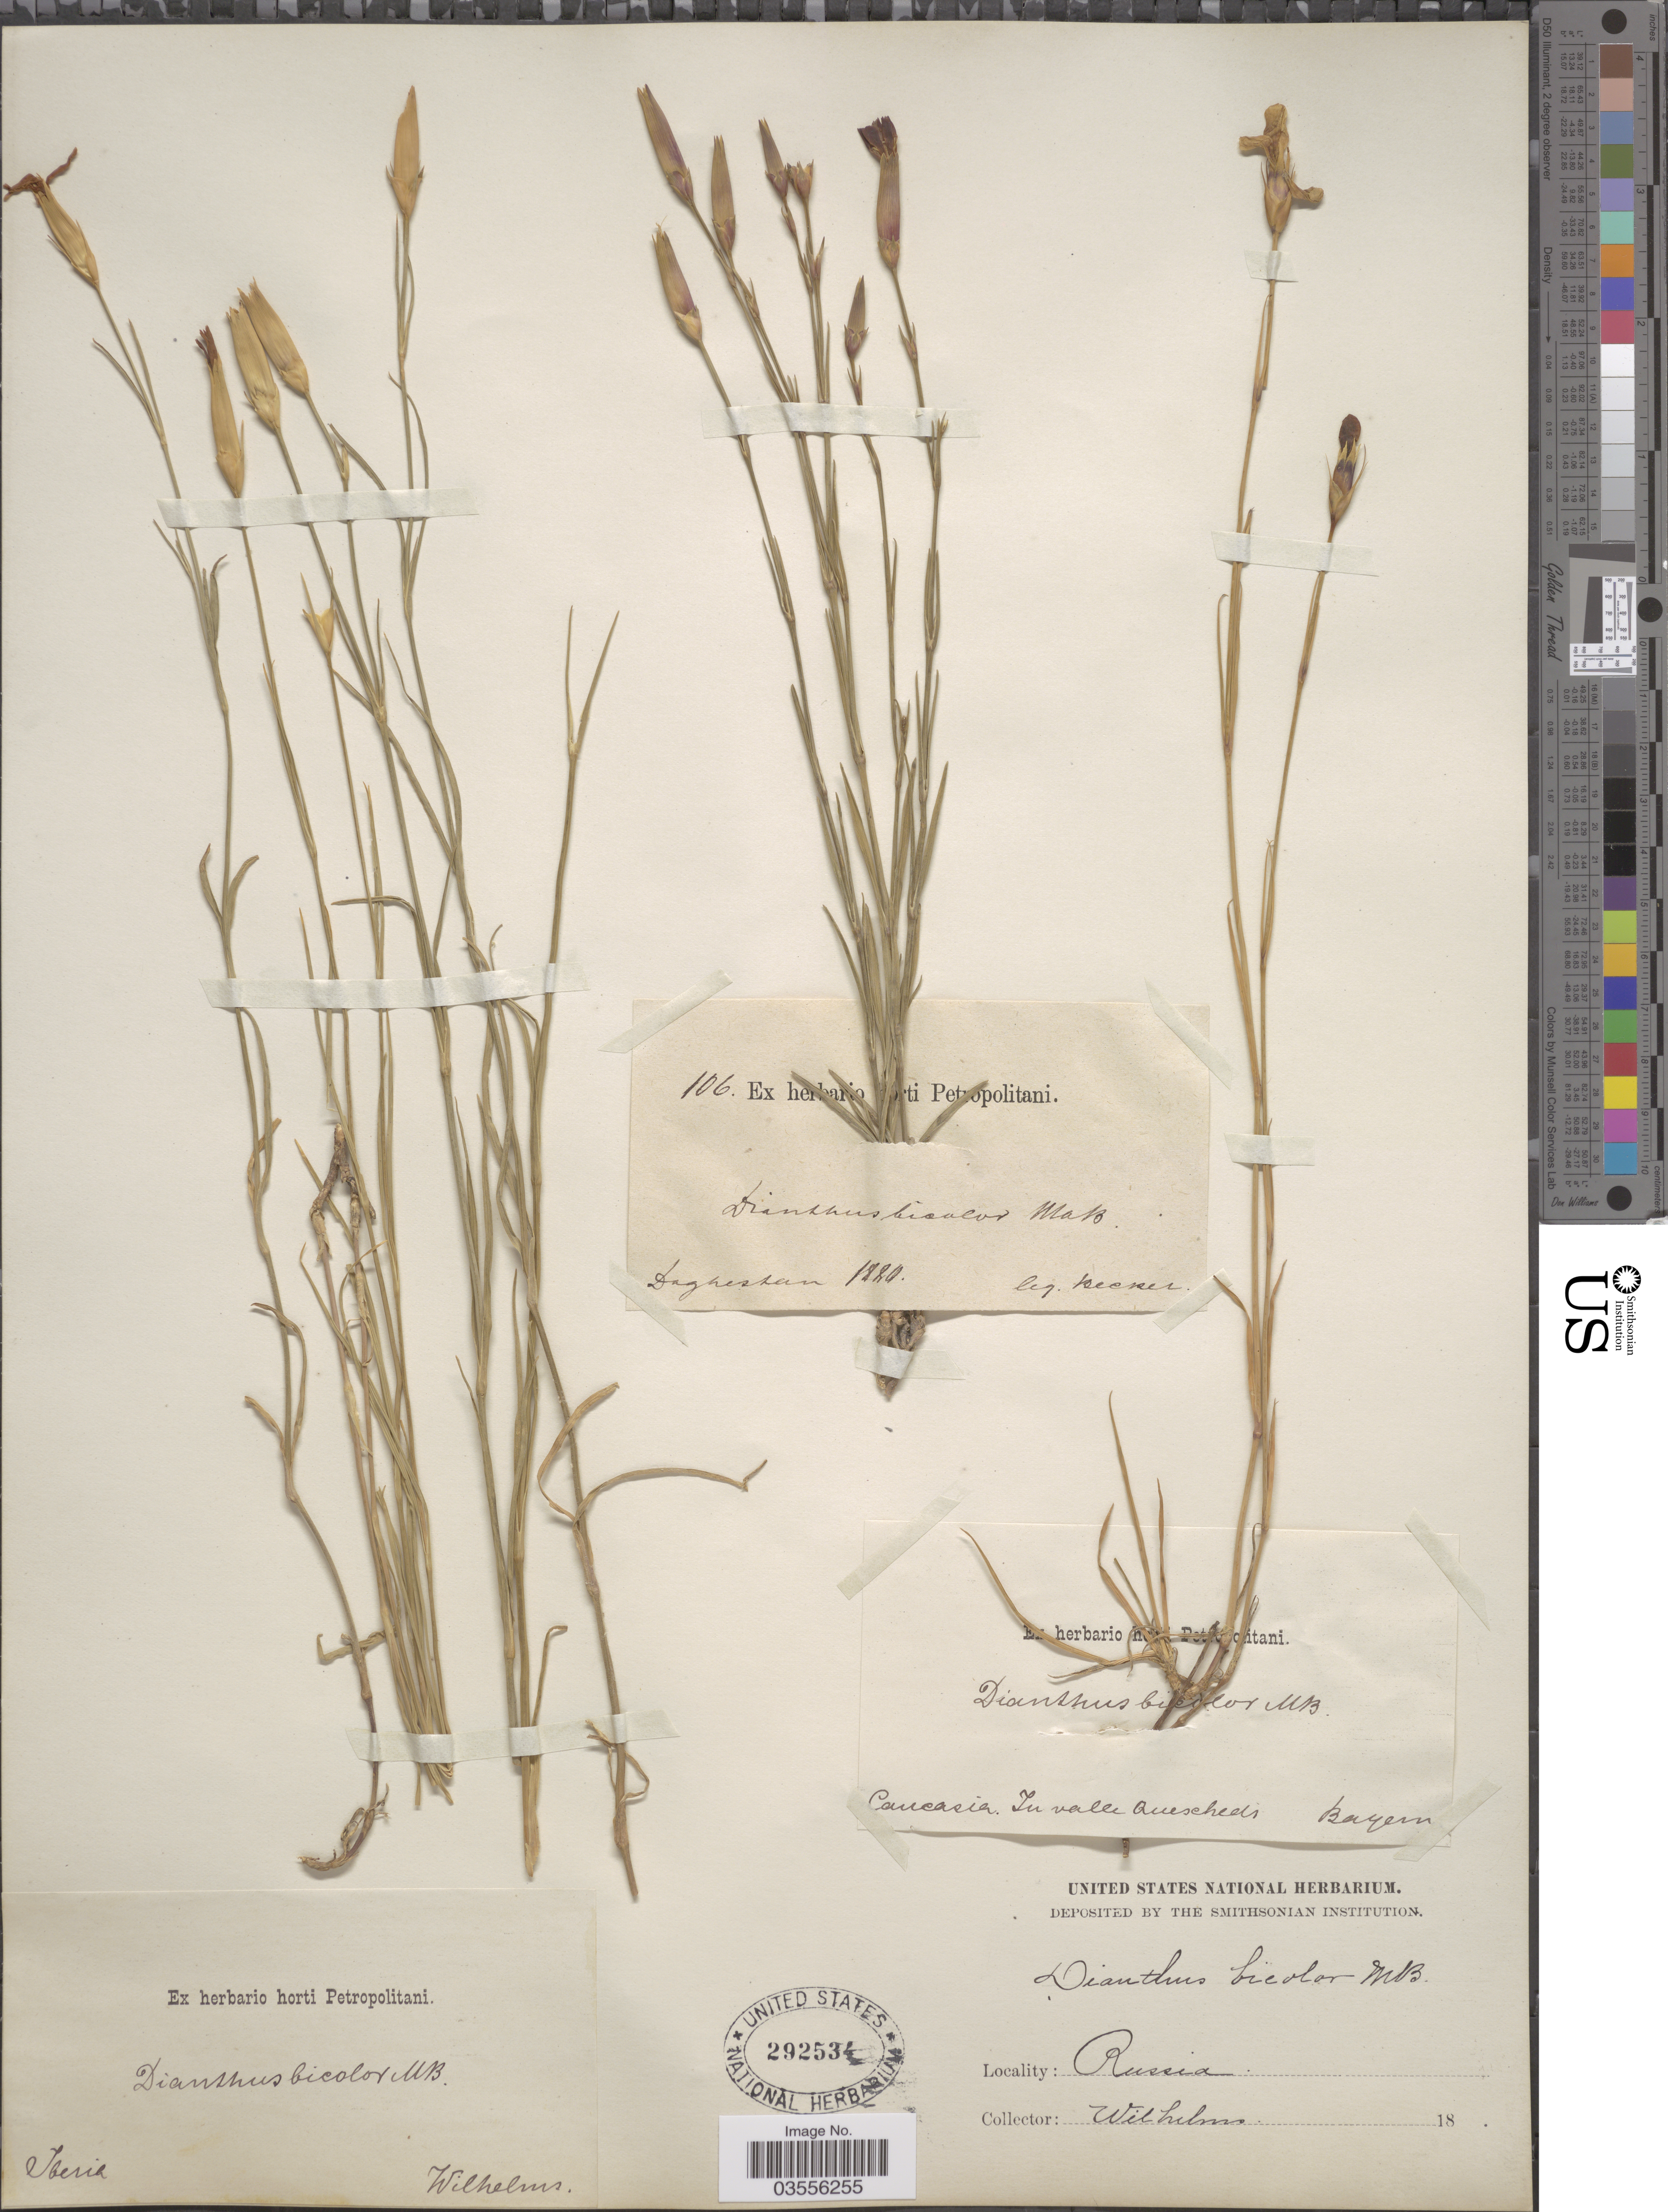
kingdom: Plantae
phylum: Tracheophyta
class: Magnoliopsida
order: Caryophyllales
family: Caryophyllaceae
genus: Dianthus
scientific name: Dianthus bicolor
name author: Adams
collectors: C. Wilhelms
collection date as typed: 18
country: Russian Federation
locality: Iberia.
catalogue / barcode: US 292534